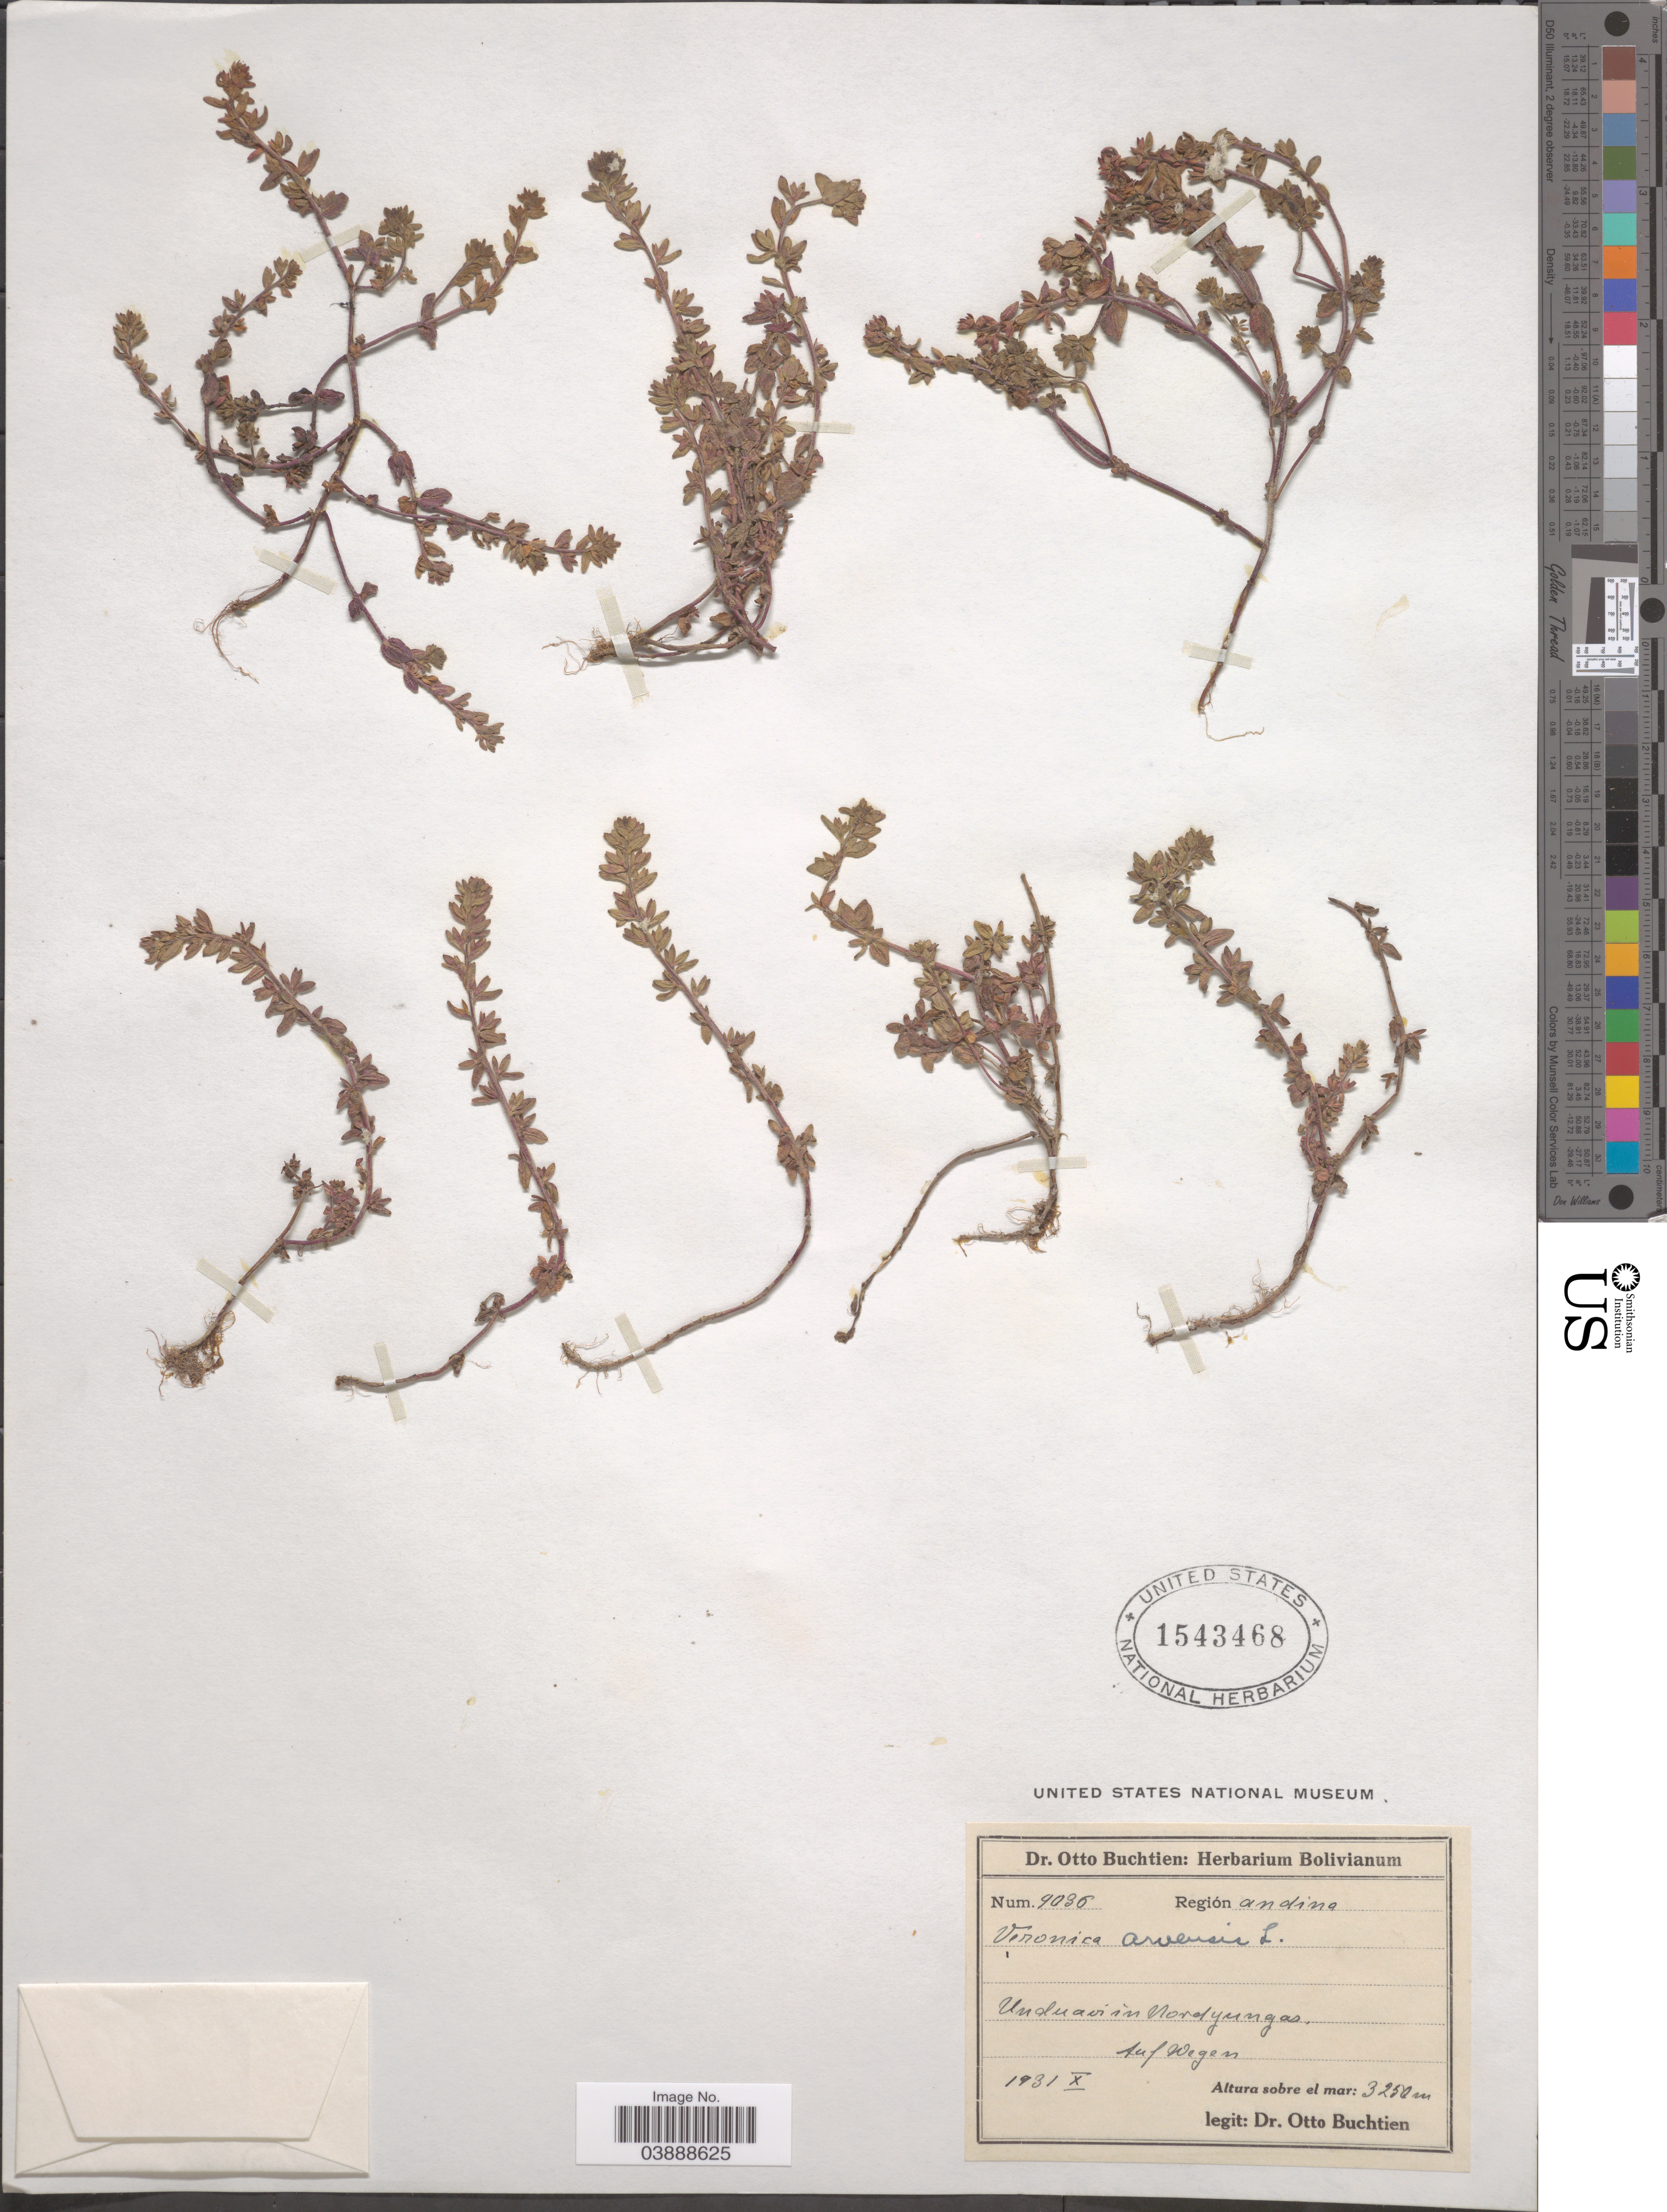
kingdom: Plantae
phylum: Tracheophyta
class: Magnoliopsida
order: Lamiales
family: Plantaginaceae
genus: Veronica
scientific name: Veronica arvensis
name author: L.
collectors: O. Buchtien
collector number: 9036*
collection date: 1931-10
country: Bolivia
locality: Región Andina. Unduavi in Nordyungas.Auf Wegen.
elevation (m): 3250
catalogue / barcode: US 1543468